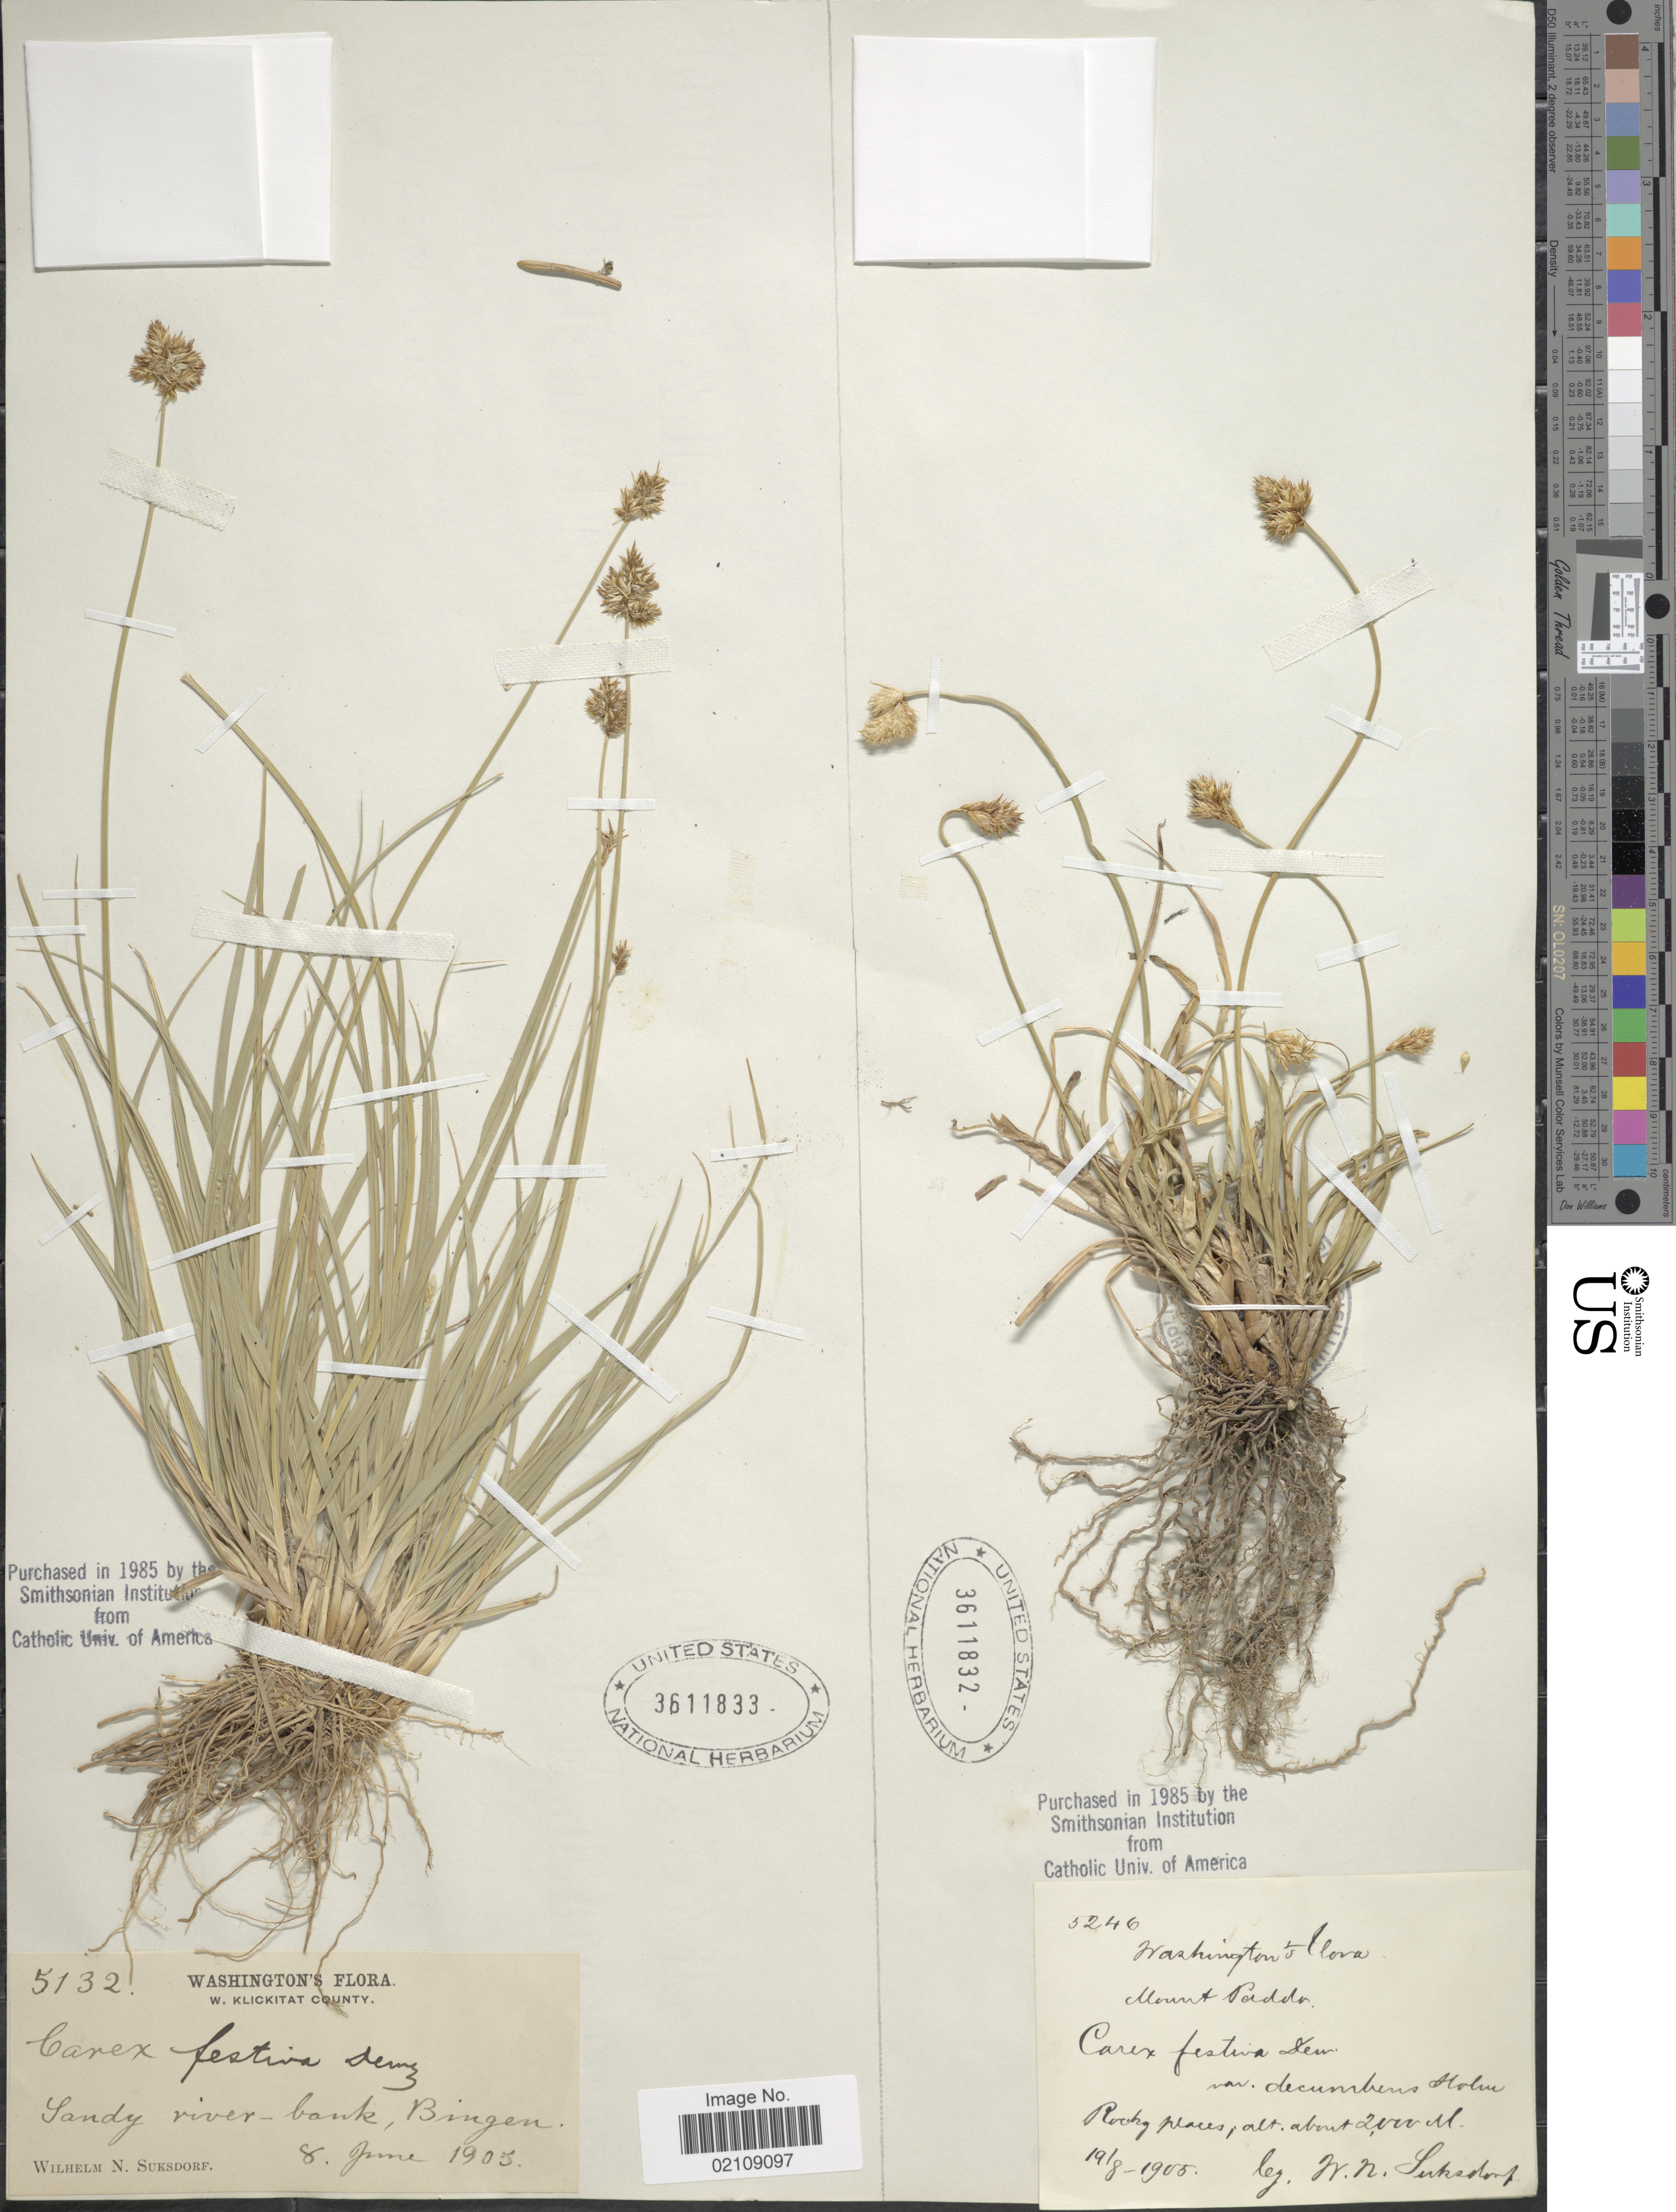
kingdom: Plantae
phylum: Tracheophyta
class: Liliopsida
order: Poales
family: Cyperaceae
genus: Carex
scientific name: Carex pachystachya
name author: Cham. ex Steud.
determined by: Strong, Mark T., (BOT), Smithsonian Institution - National Museum of Natural History (UNITED STATES)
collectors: W. N. Suksdorf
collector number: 5132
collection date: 1905-06-08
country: United States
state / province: Washington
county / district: Klickitat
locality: W. Klickitat County. Bingen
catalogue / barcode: US 3611833-2